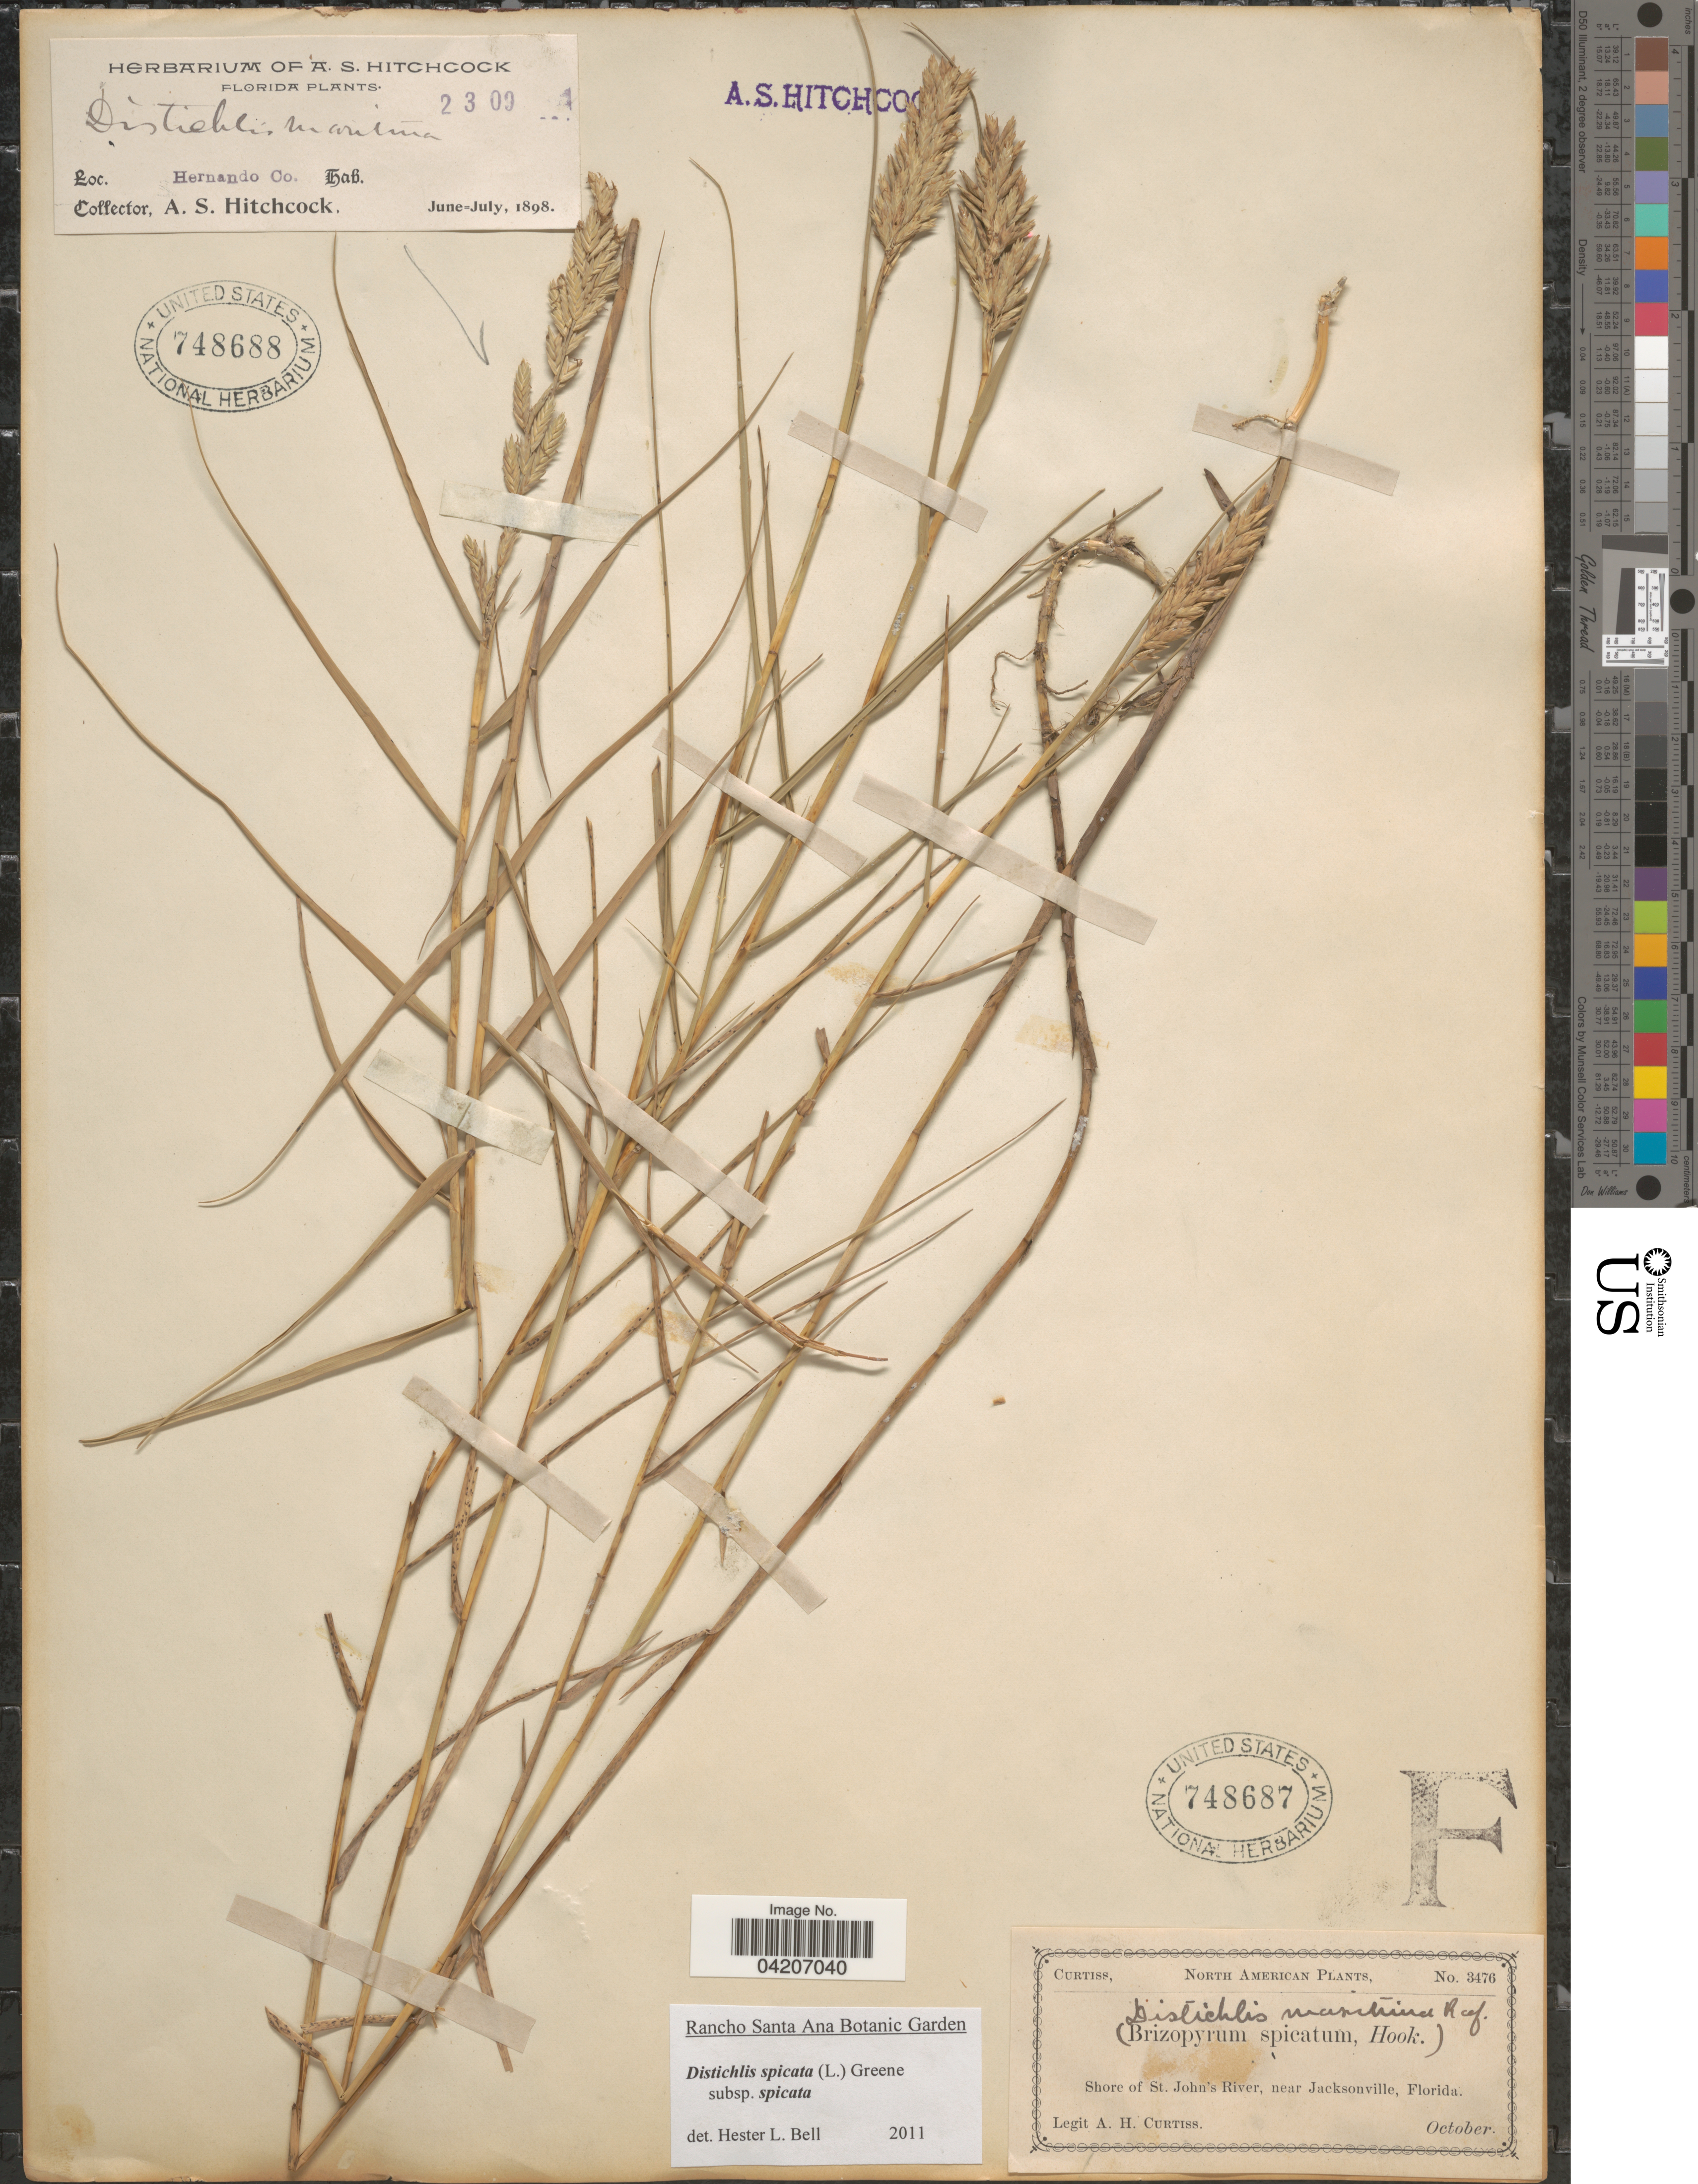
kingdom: Plantae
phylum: Tracheophyta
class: Liliopsida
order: Poales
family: Poaceae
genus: Distichlis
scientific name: Distichlis spicata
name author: (L.) Greene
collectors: A. S. Hitchcock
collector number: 2309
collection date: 1898-06/1898-07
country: United States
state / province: Florida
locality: Hernando Co.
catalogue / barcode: US 748688